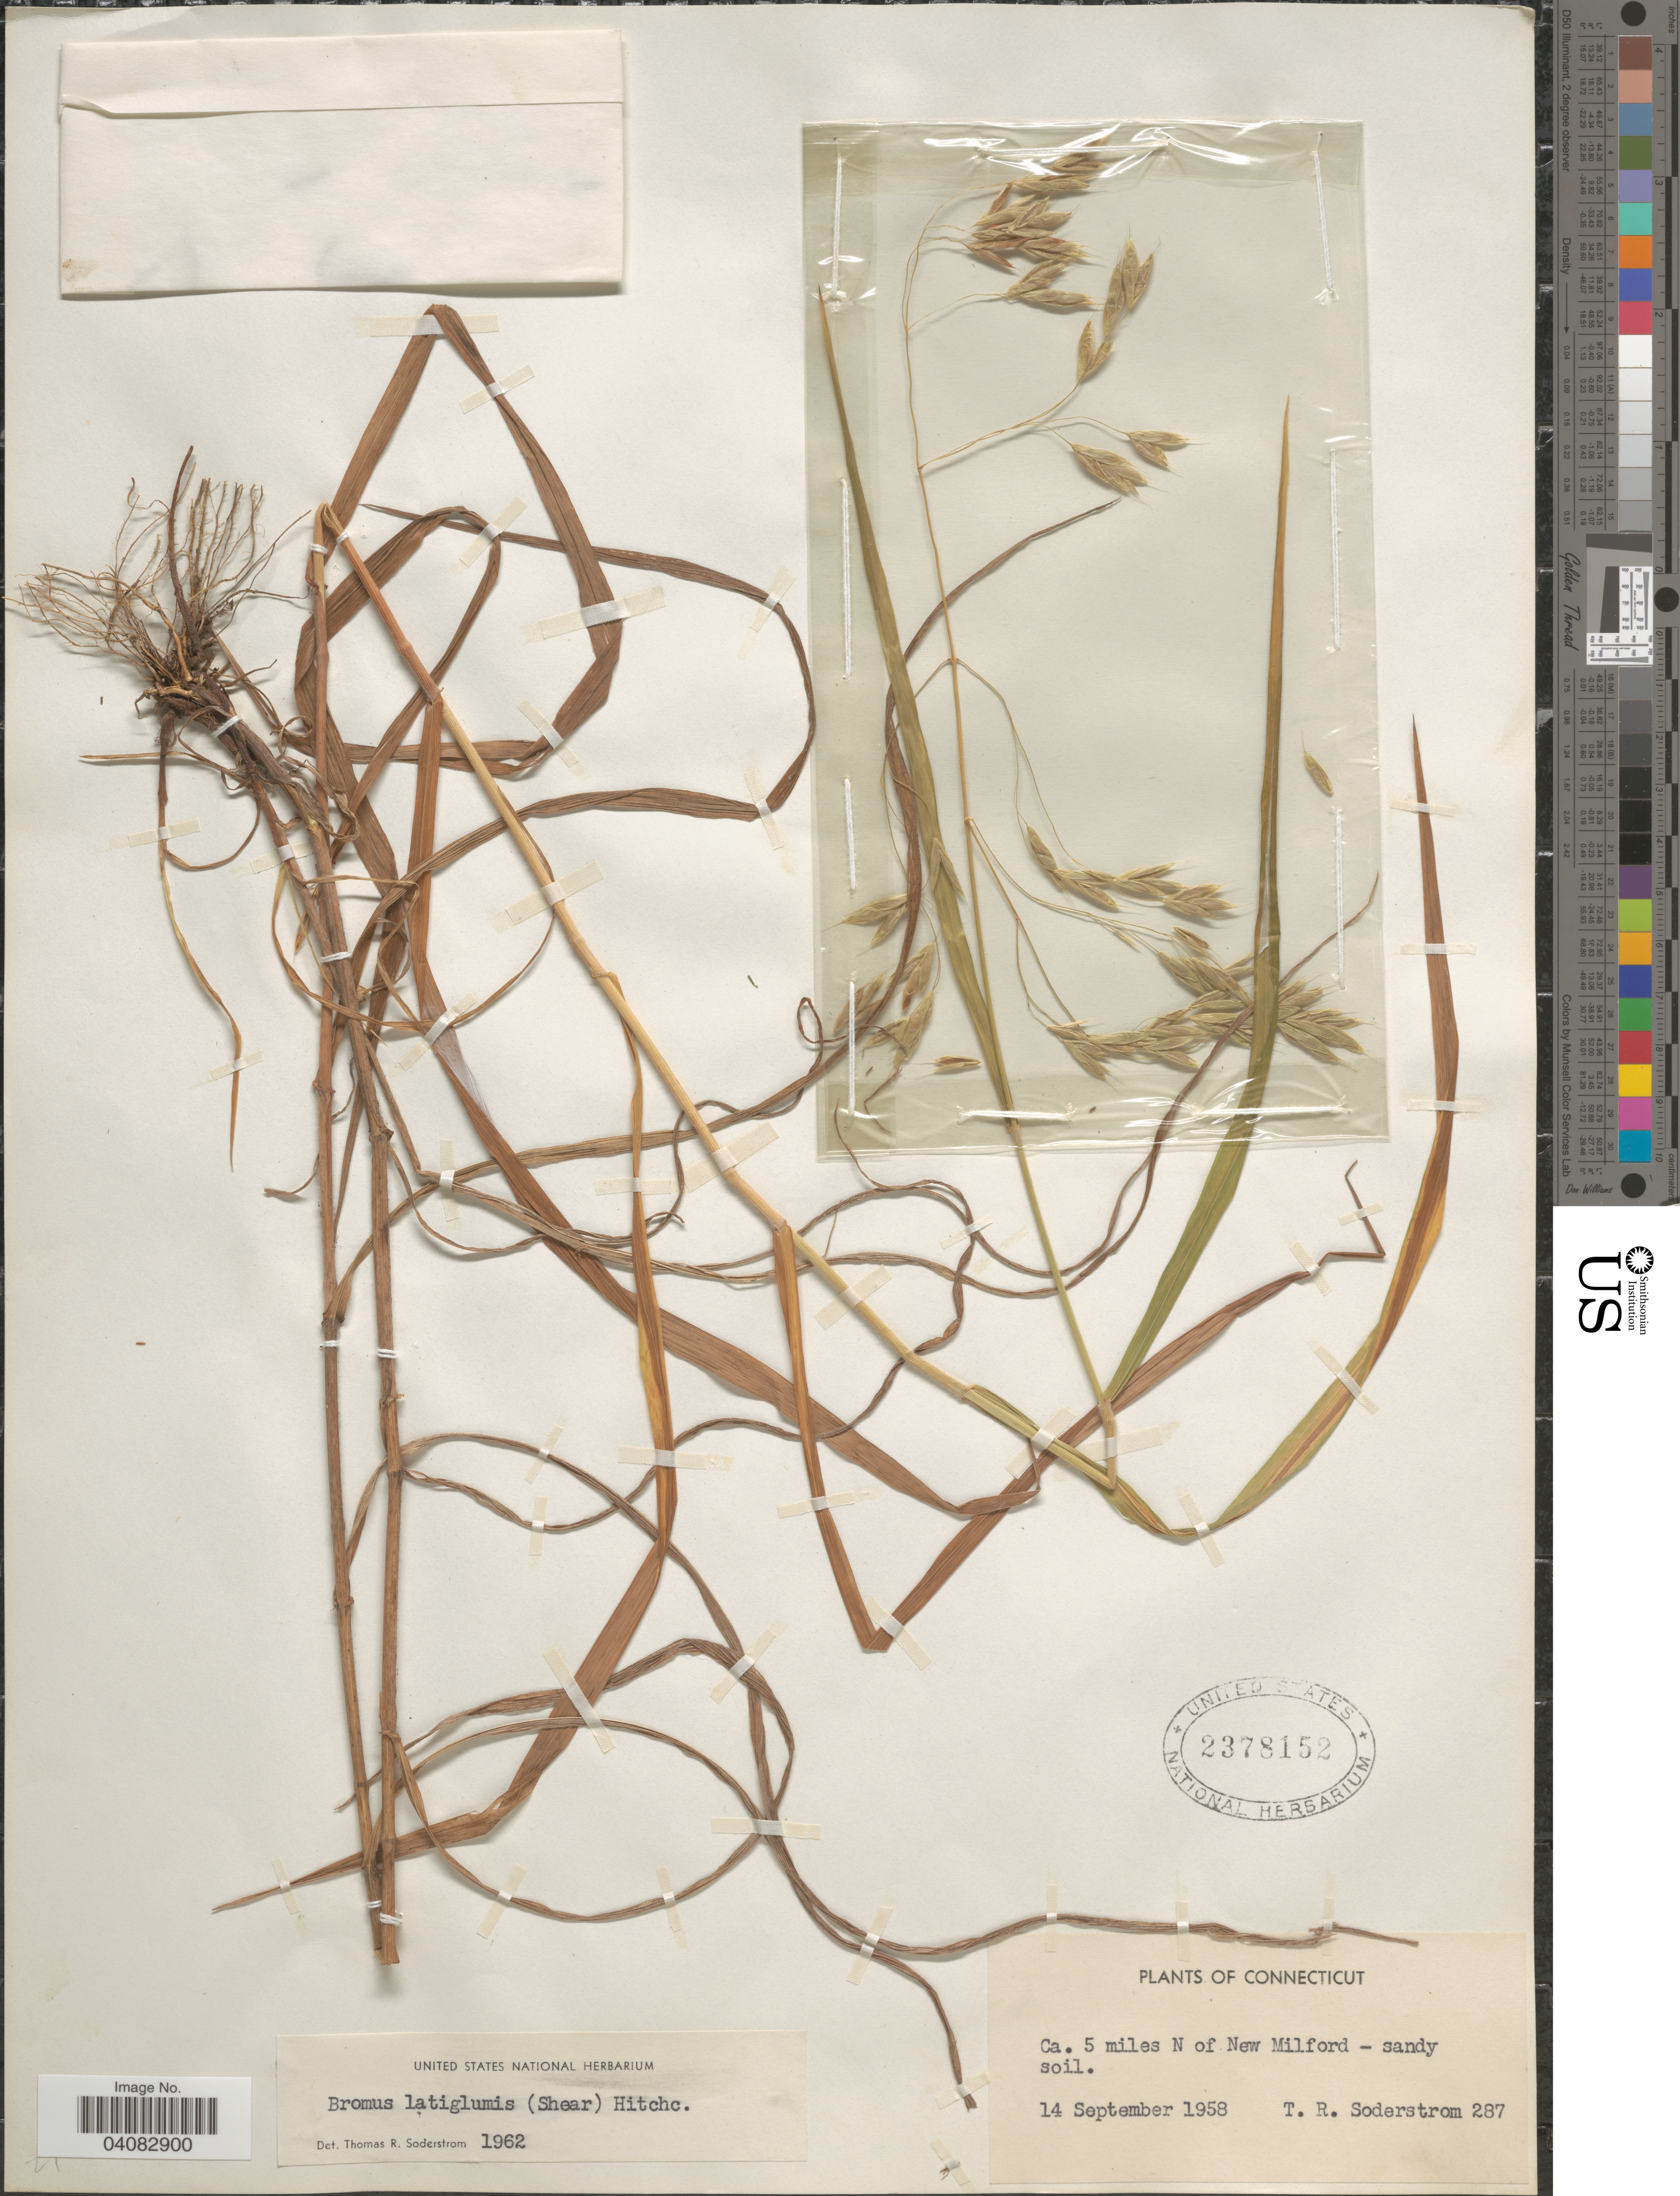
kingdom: Plantae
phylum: Tracheophyta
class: Liliopsida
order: Poales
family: Poaceae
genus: Bromus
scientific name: Bromus latiglumis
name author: (Scribn. ex Shear) Hitchc.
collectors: T. R. Soderstrom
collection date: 1958-09-14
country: United States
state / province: Connecticut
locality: Ca. 5 miles N of New Milford-sandy soil.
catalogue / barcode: US 2378152